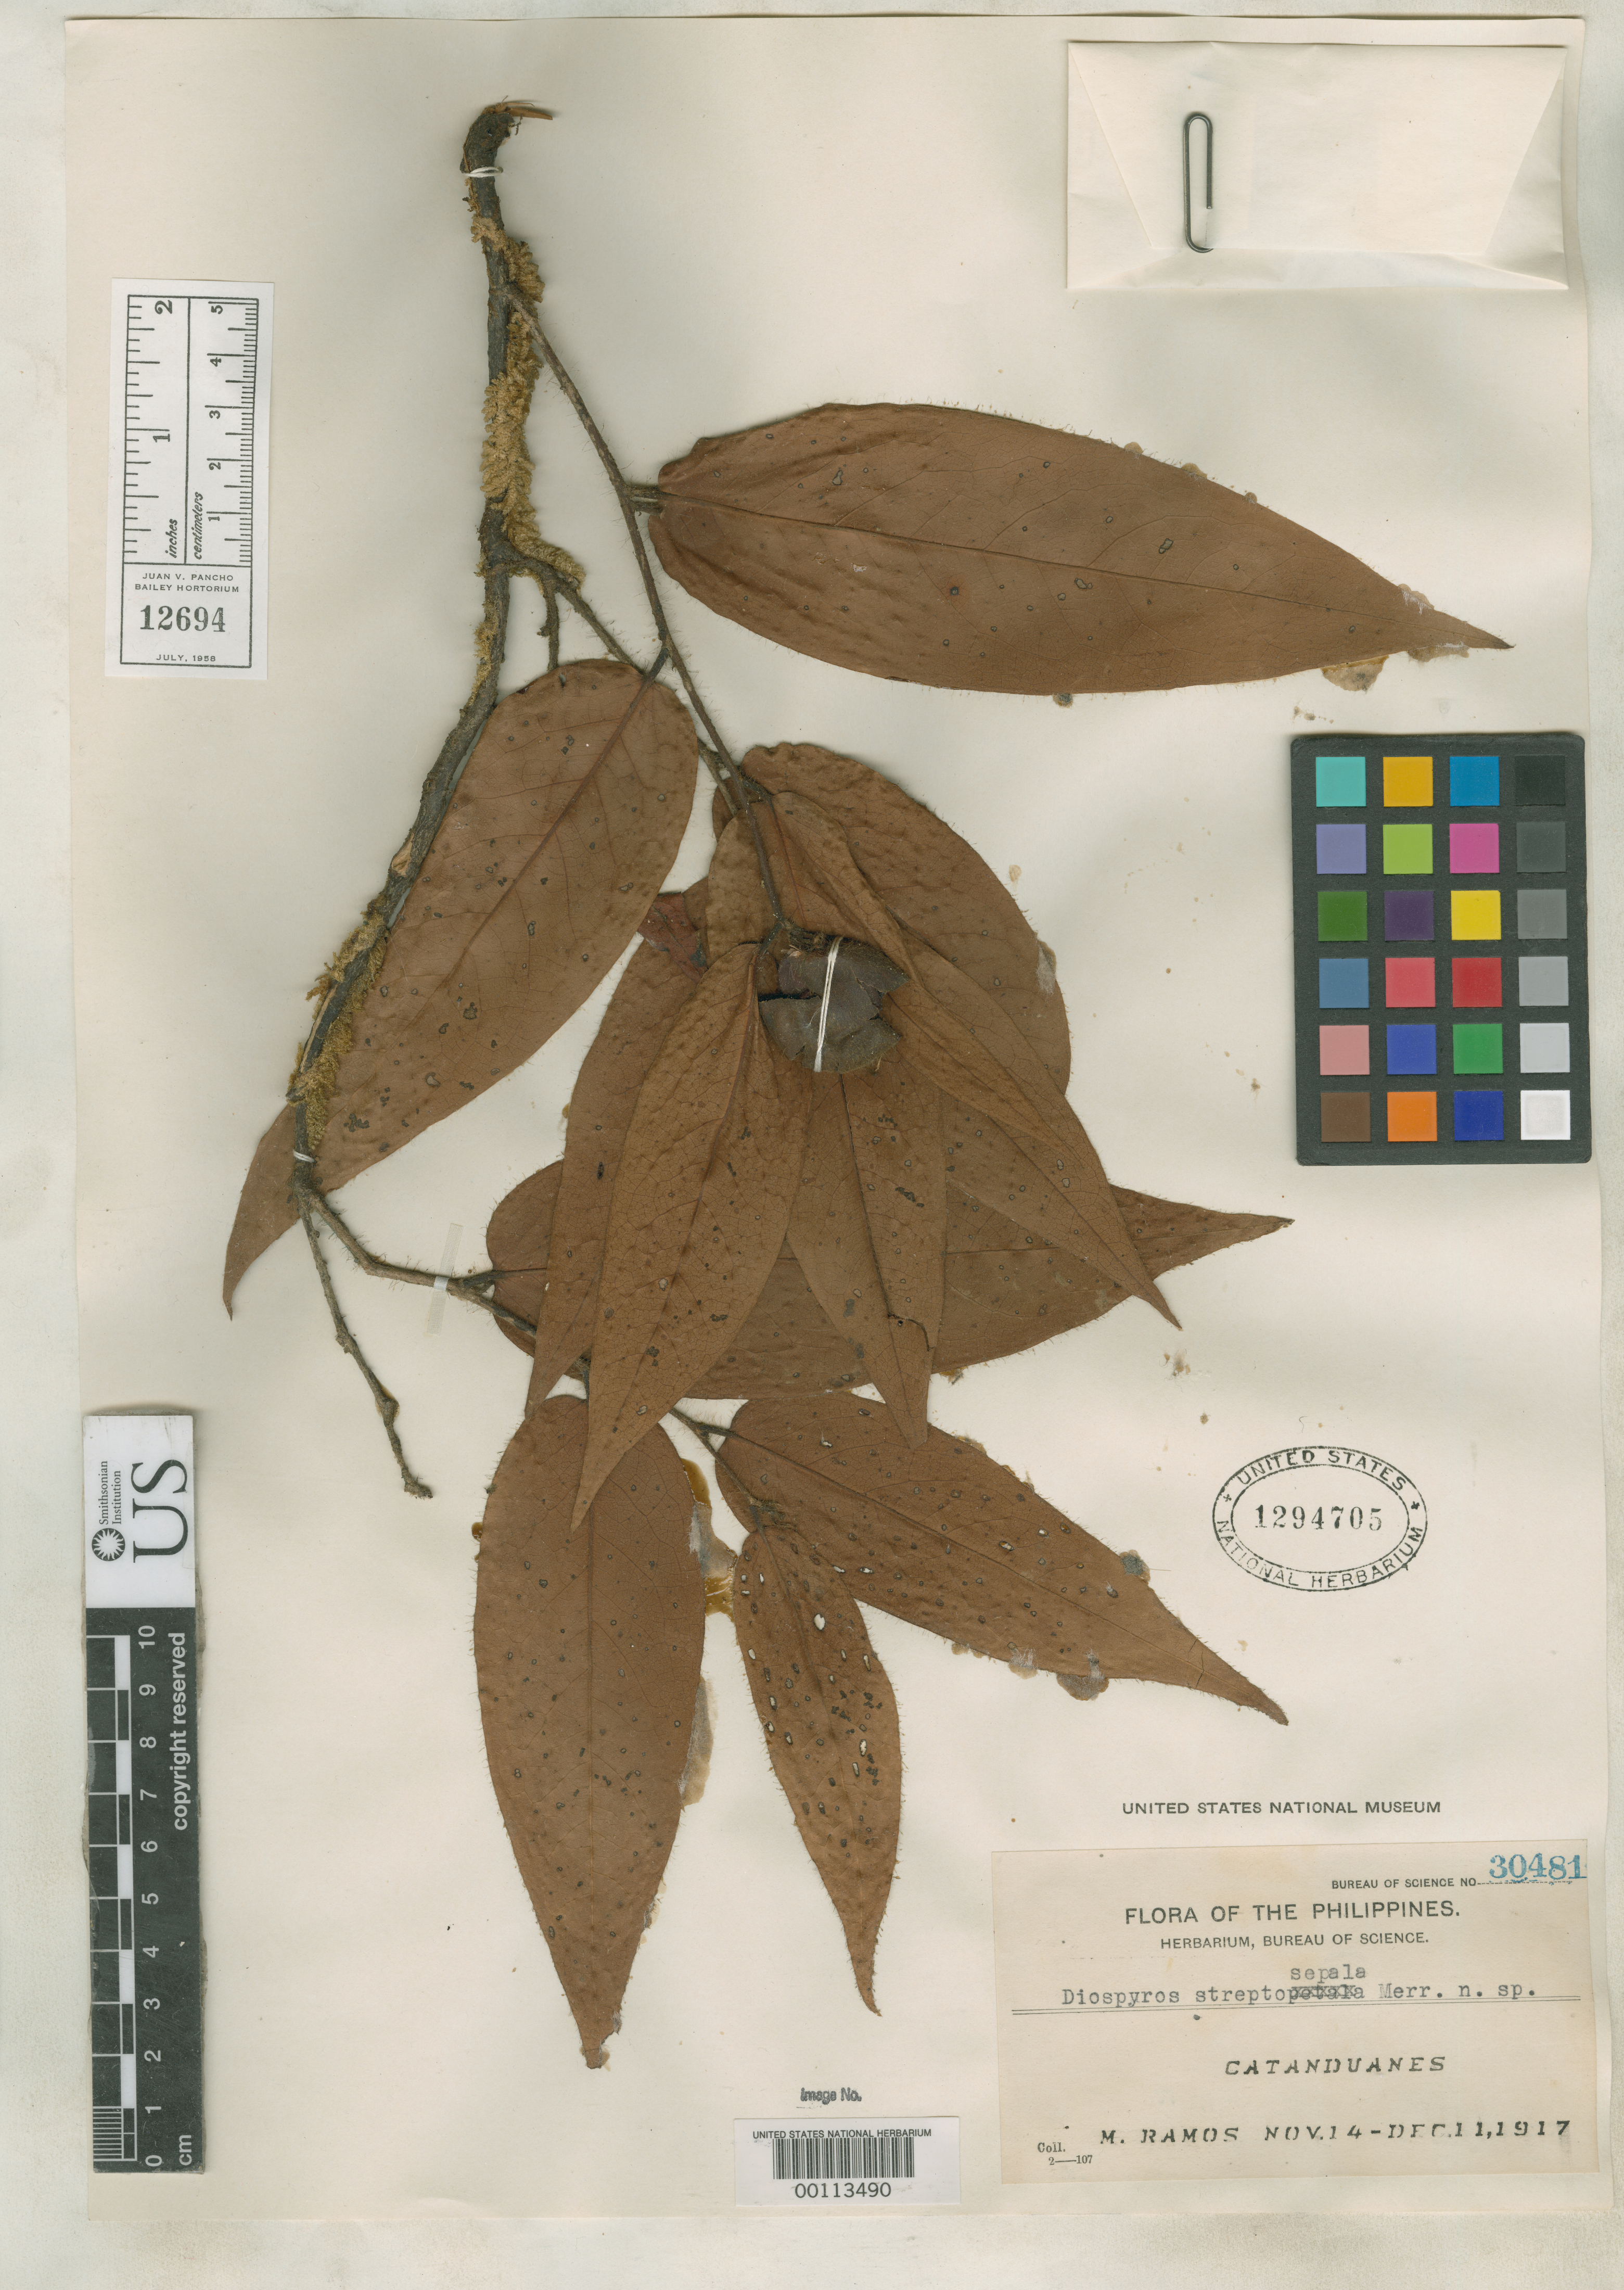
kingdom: Plantae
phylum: Tracheophyta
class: Magnoliopsida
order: Ericales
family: Ebenaceae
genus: Diospyros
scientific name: Diospyros streptosepala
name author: Merr.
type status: Isotype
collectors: M. Ramos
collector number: Bur. Sci. 30481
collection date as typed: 14 Nov 1917 to 11 Dec 1917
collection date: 1917-11-14/1917-12-11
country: Philippines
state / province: Bicol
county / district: Catanduanes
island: Catanduanes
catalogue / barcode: US 1294705